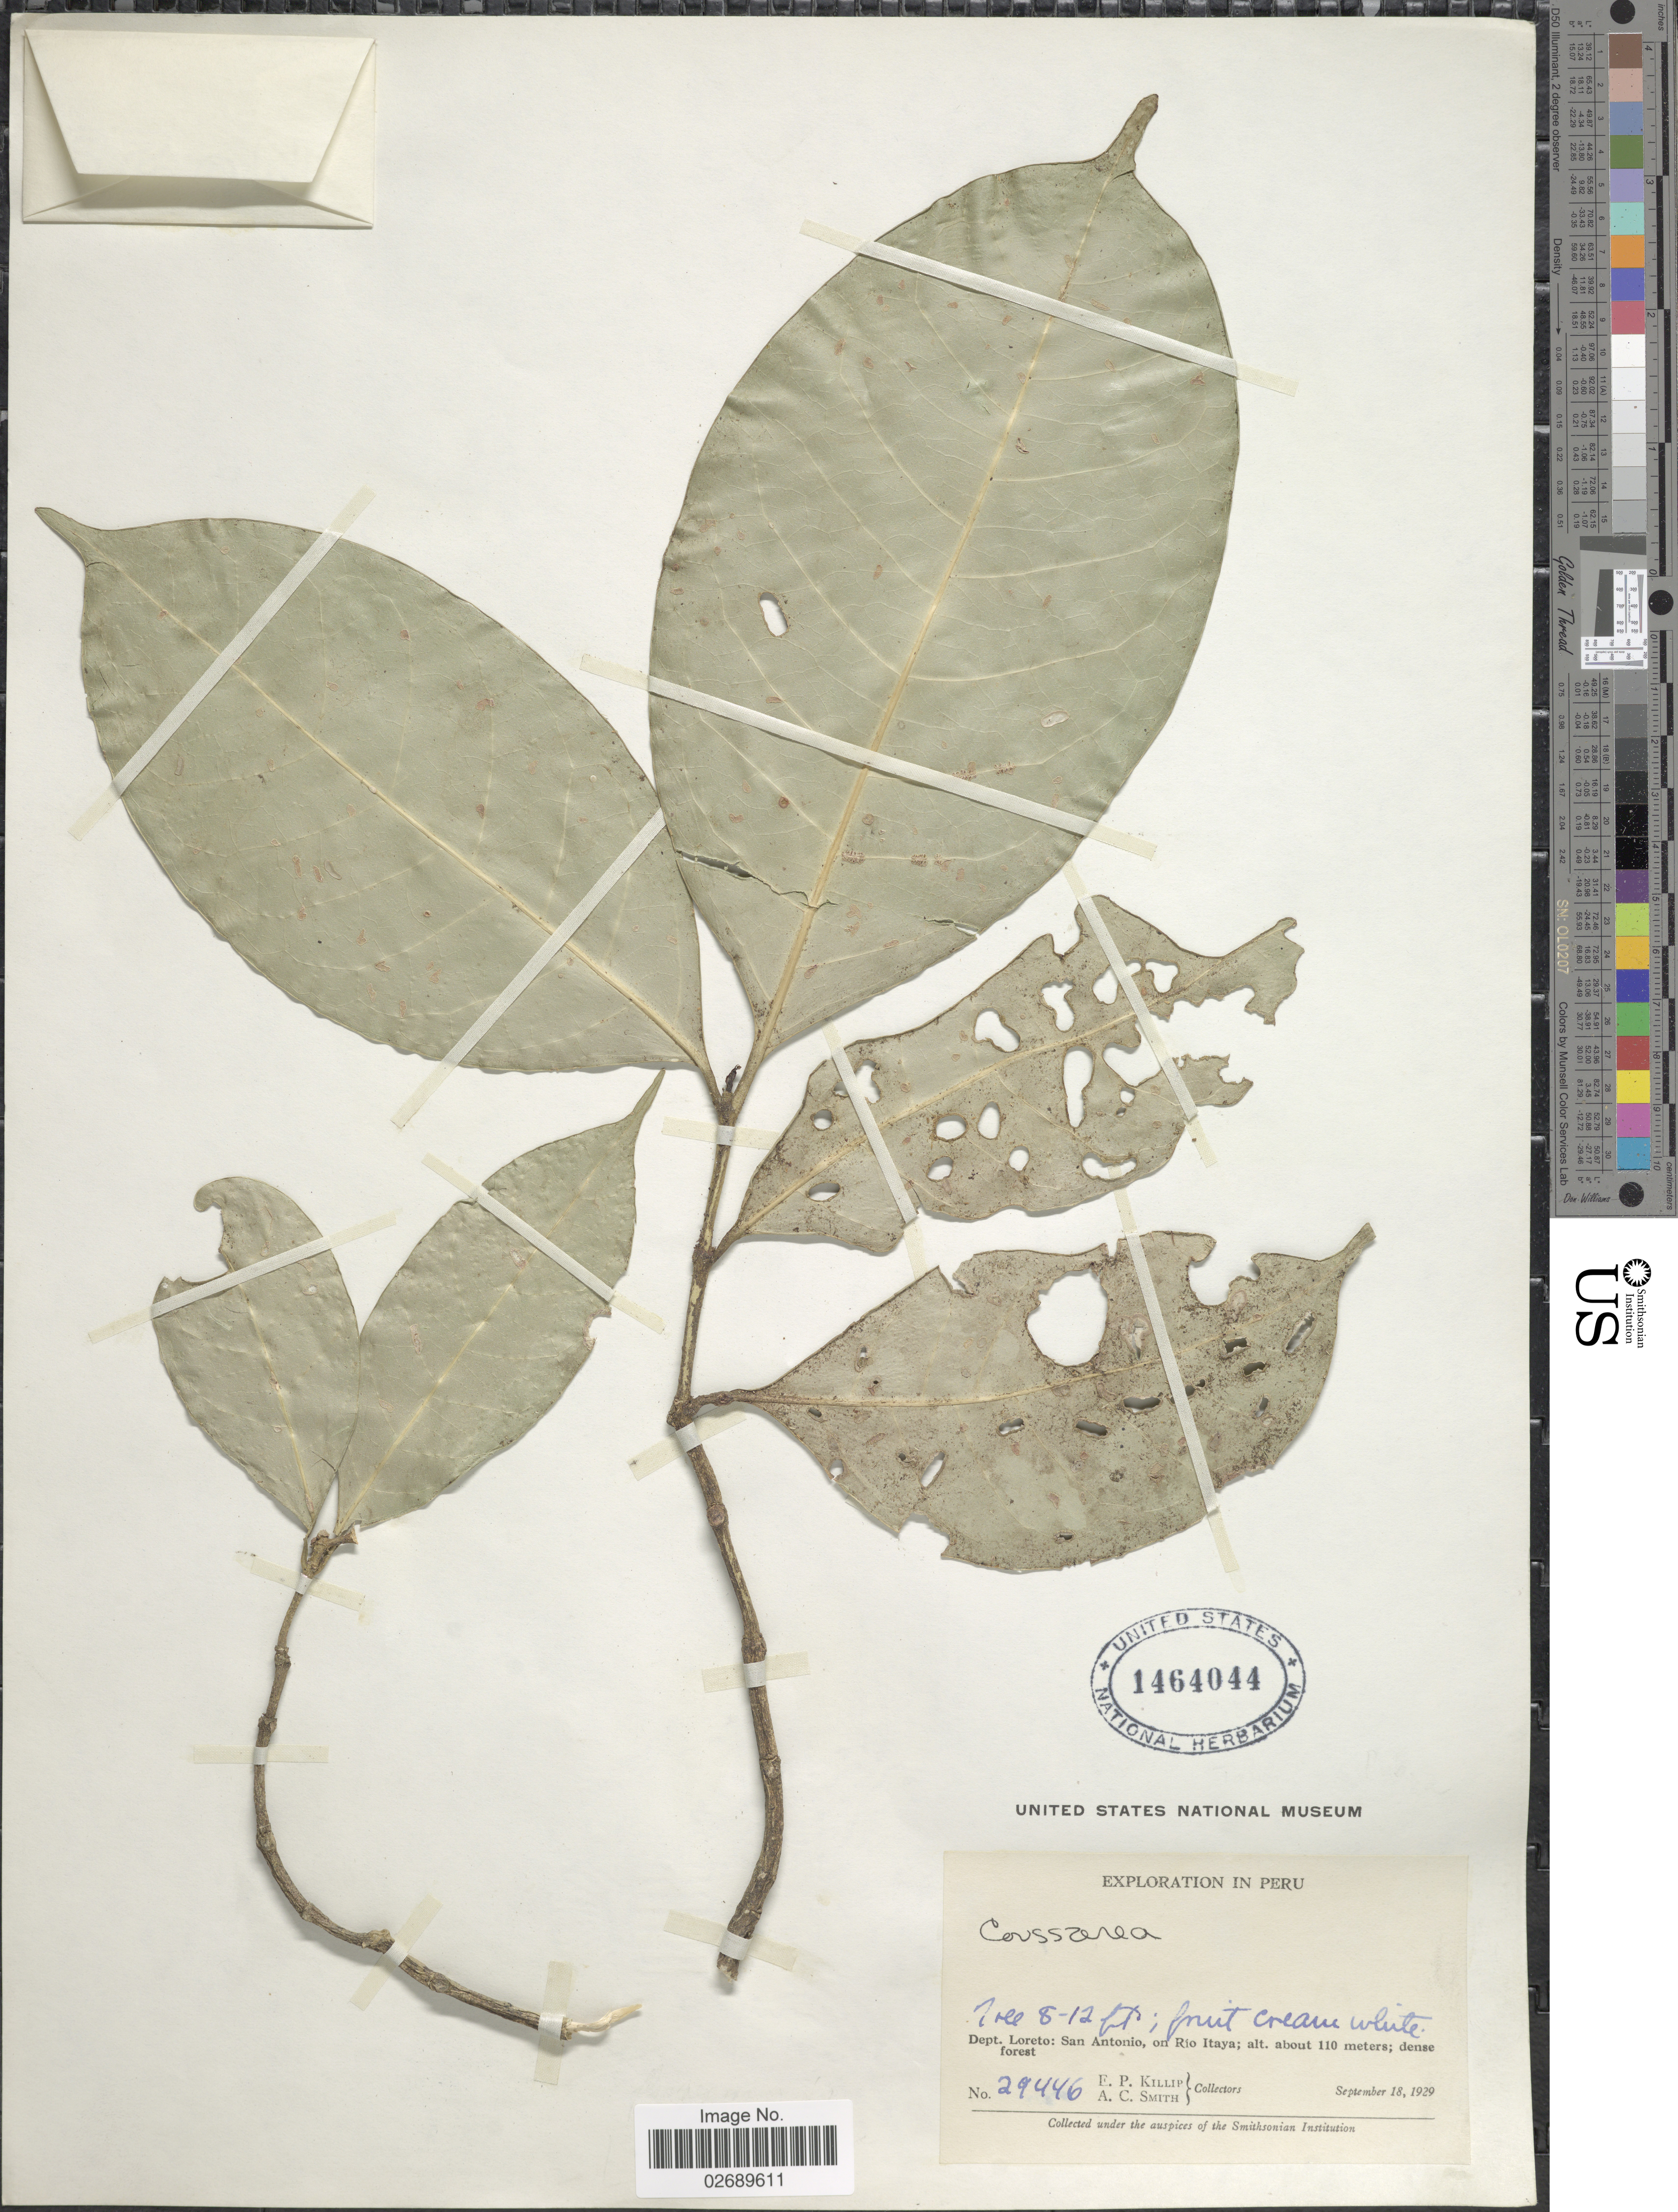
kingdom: Plantae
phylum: Tracheophyta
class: Magnoliopsida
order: Gentianales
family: Rubiaceae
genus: Coussarea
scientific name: Coussarea sp.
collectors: E. P. Killip & A. C. Smith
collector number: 29446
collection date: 1929-09-18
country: Peru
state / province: Loreto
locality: San Antonio, on Rio Itaya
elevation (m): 110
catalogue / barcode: US 1464044